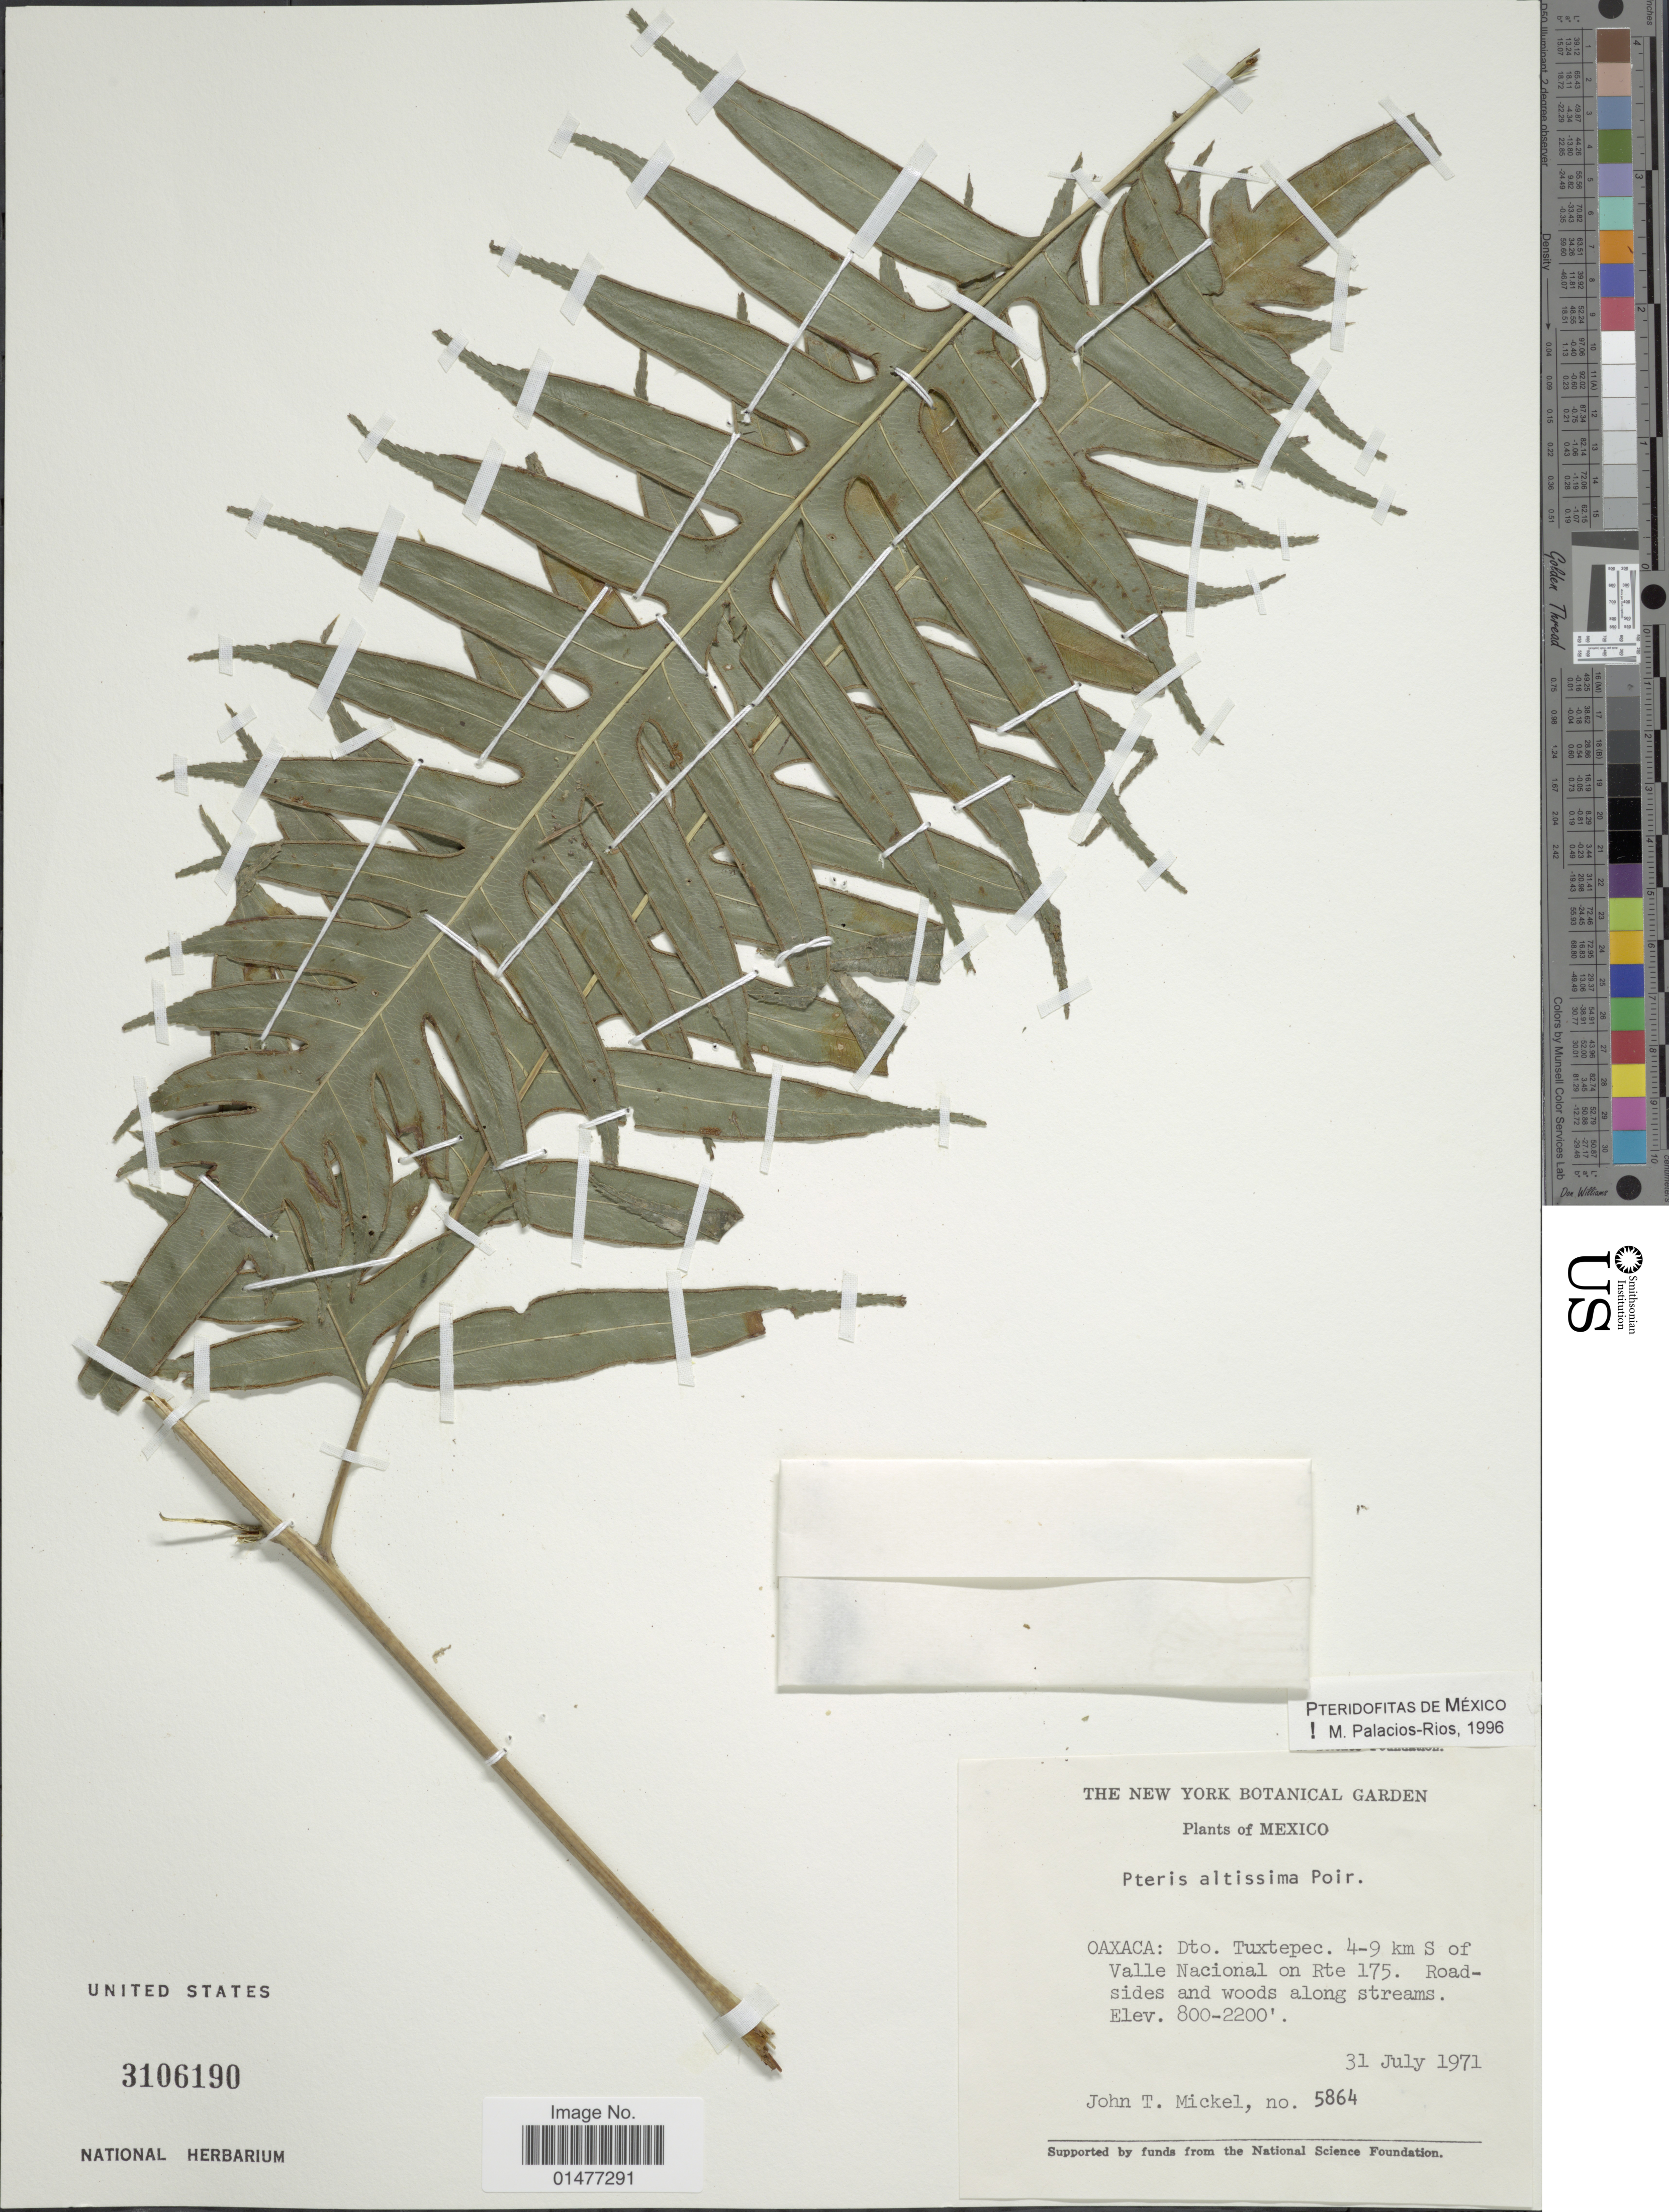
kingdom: Plantae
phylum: Tracheophyta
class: Polypodiopsida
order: Polypodiales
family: Pteridaceae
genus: Pteris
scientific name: Pteris altissima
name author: Poir.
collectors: J. T. Mickel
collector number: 5864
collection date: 1971-07-31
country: Mexico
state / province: Oaxaca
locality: Plants of Mexico, Dto. Tuxtepec. 4-9 km S of Valle Nacional on Rte 175. Roadsides and woods along streams.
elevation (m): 244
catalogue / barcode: US 3106190